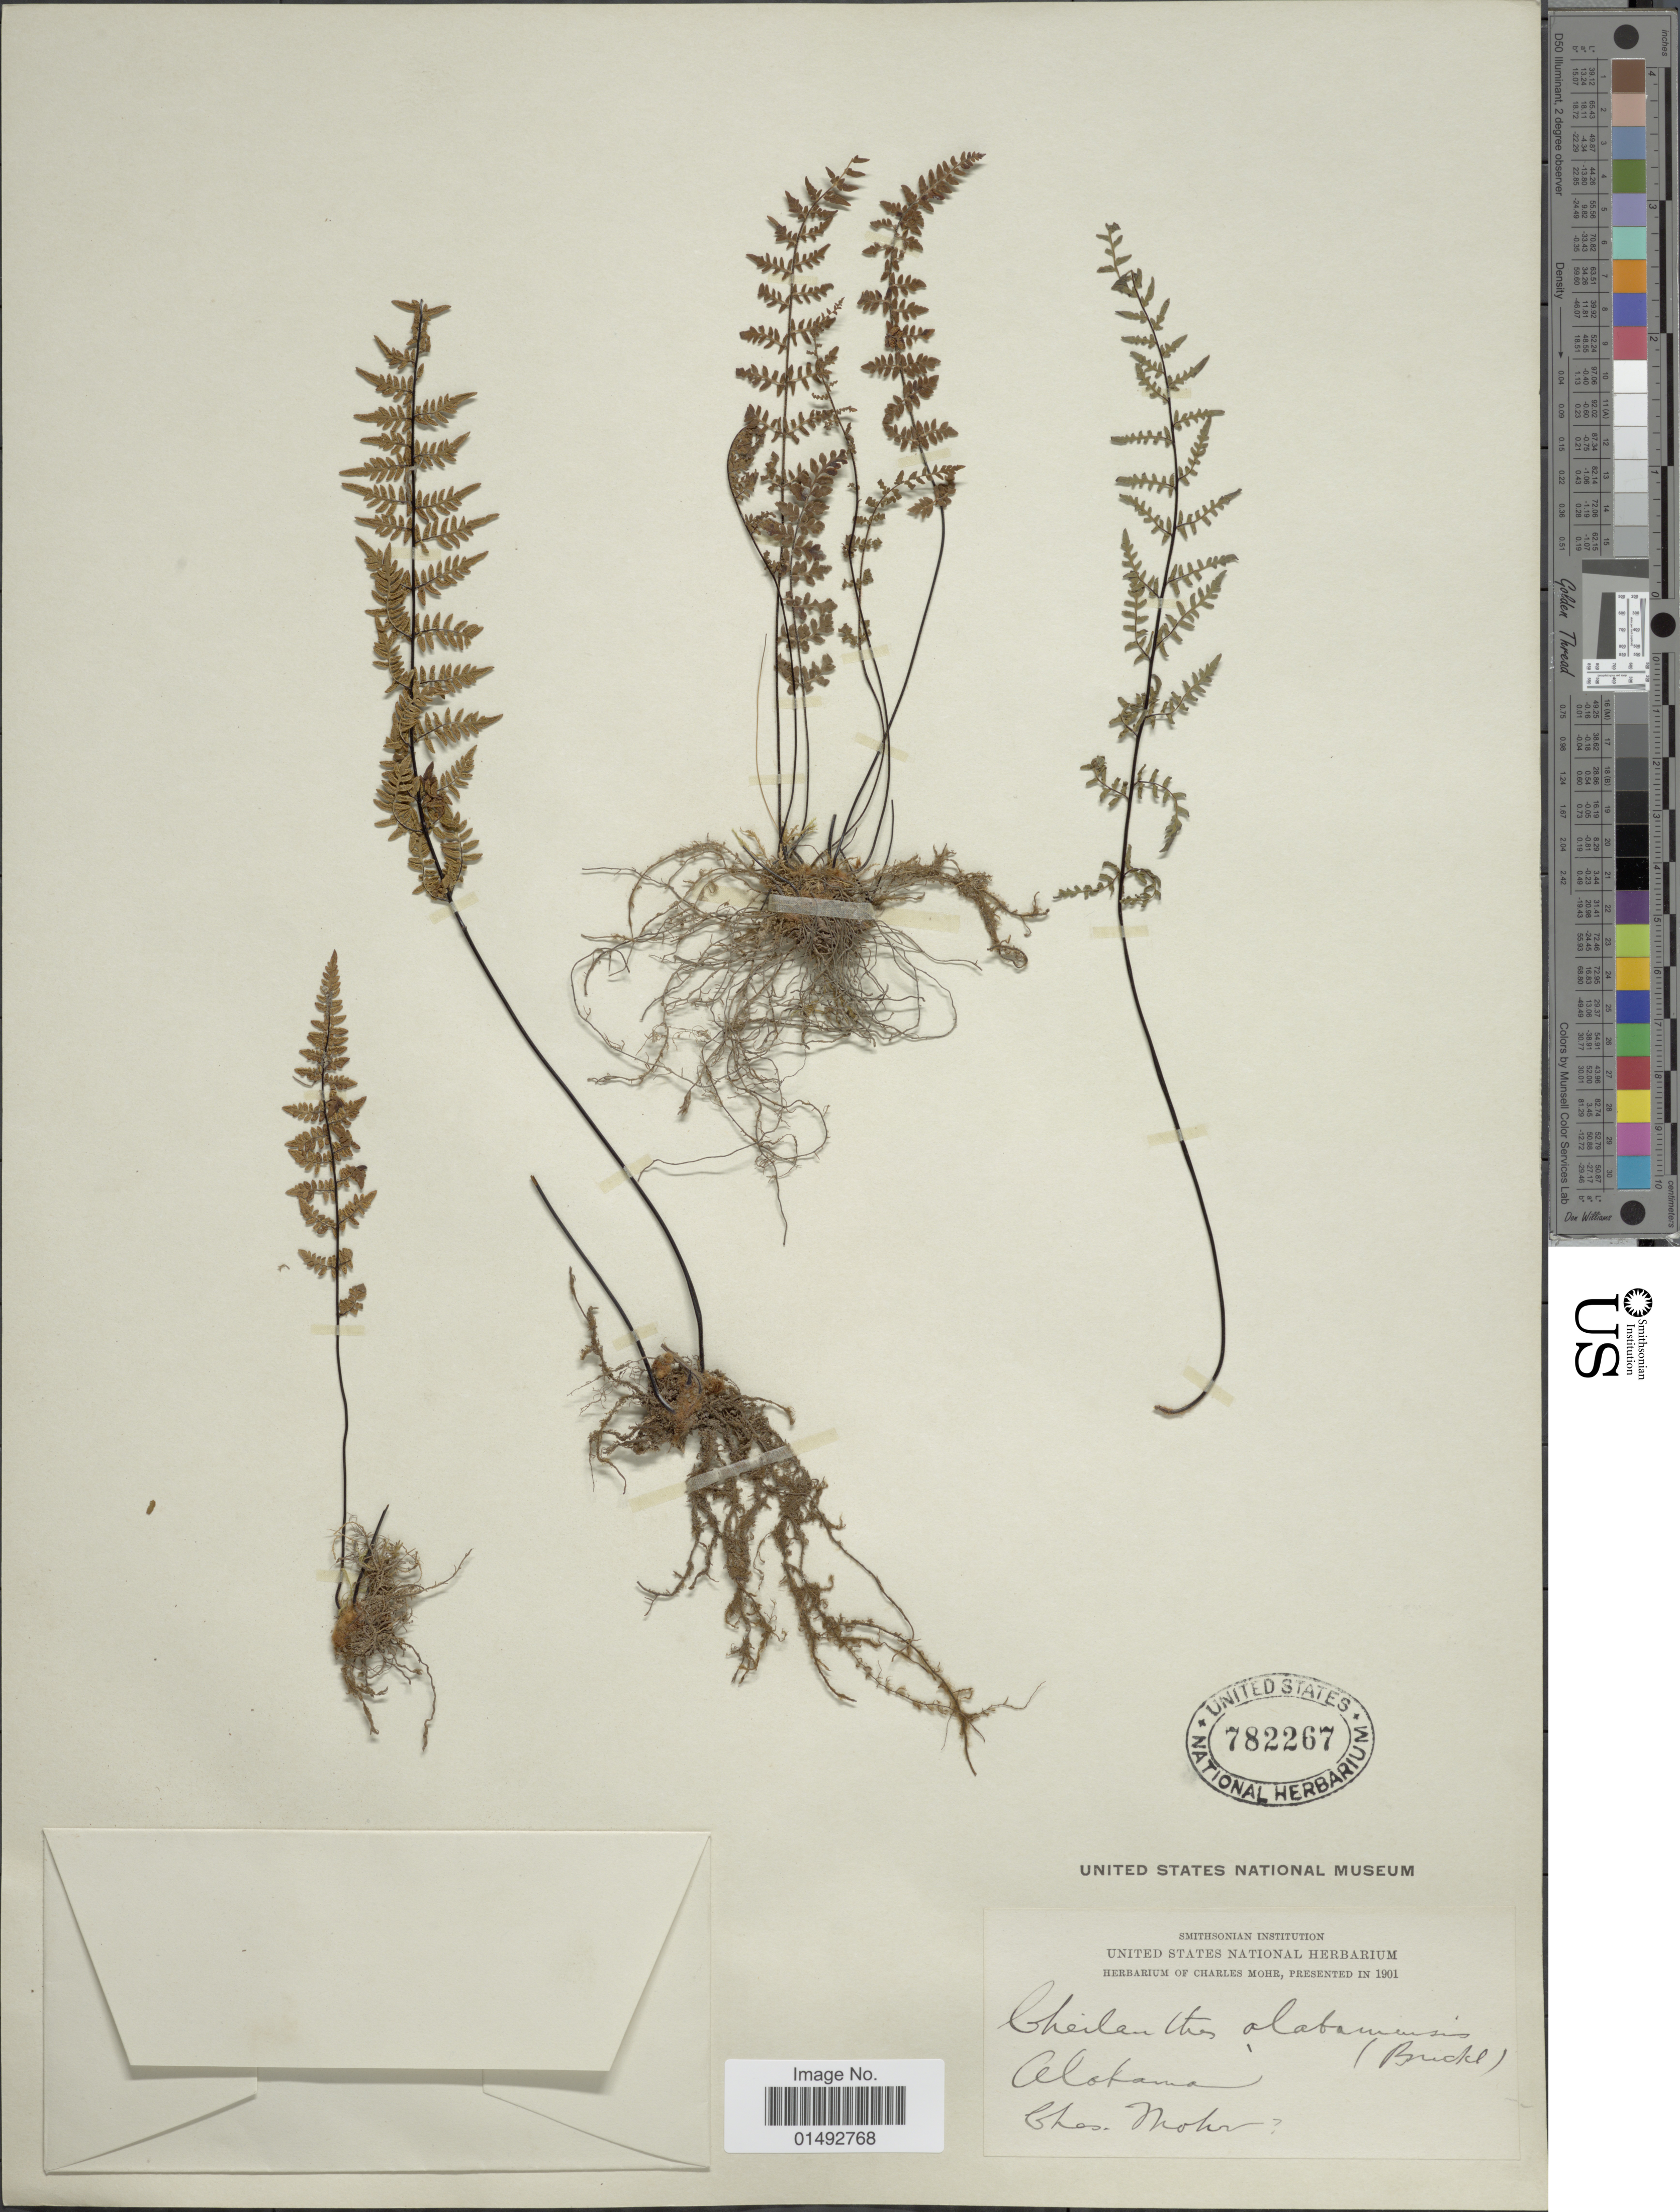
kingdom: Plantae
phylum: Tracheophyta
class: Polypodiopsida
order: Polypodiales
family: Pteridaceae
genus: Myriopteris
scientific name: Myriopteris alabamensis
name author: (Buckley) Grusz & Windham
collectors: Mohr, C. T. (herbarium)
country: United States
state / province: Alabama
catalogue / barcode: US 782267